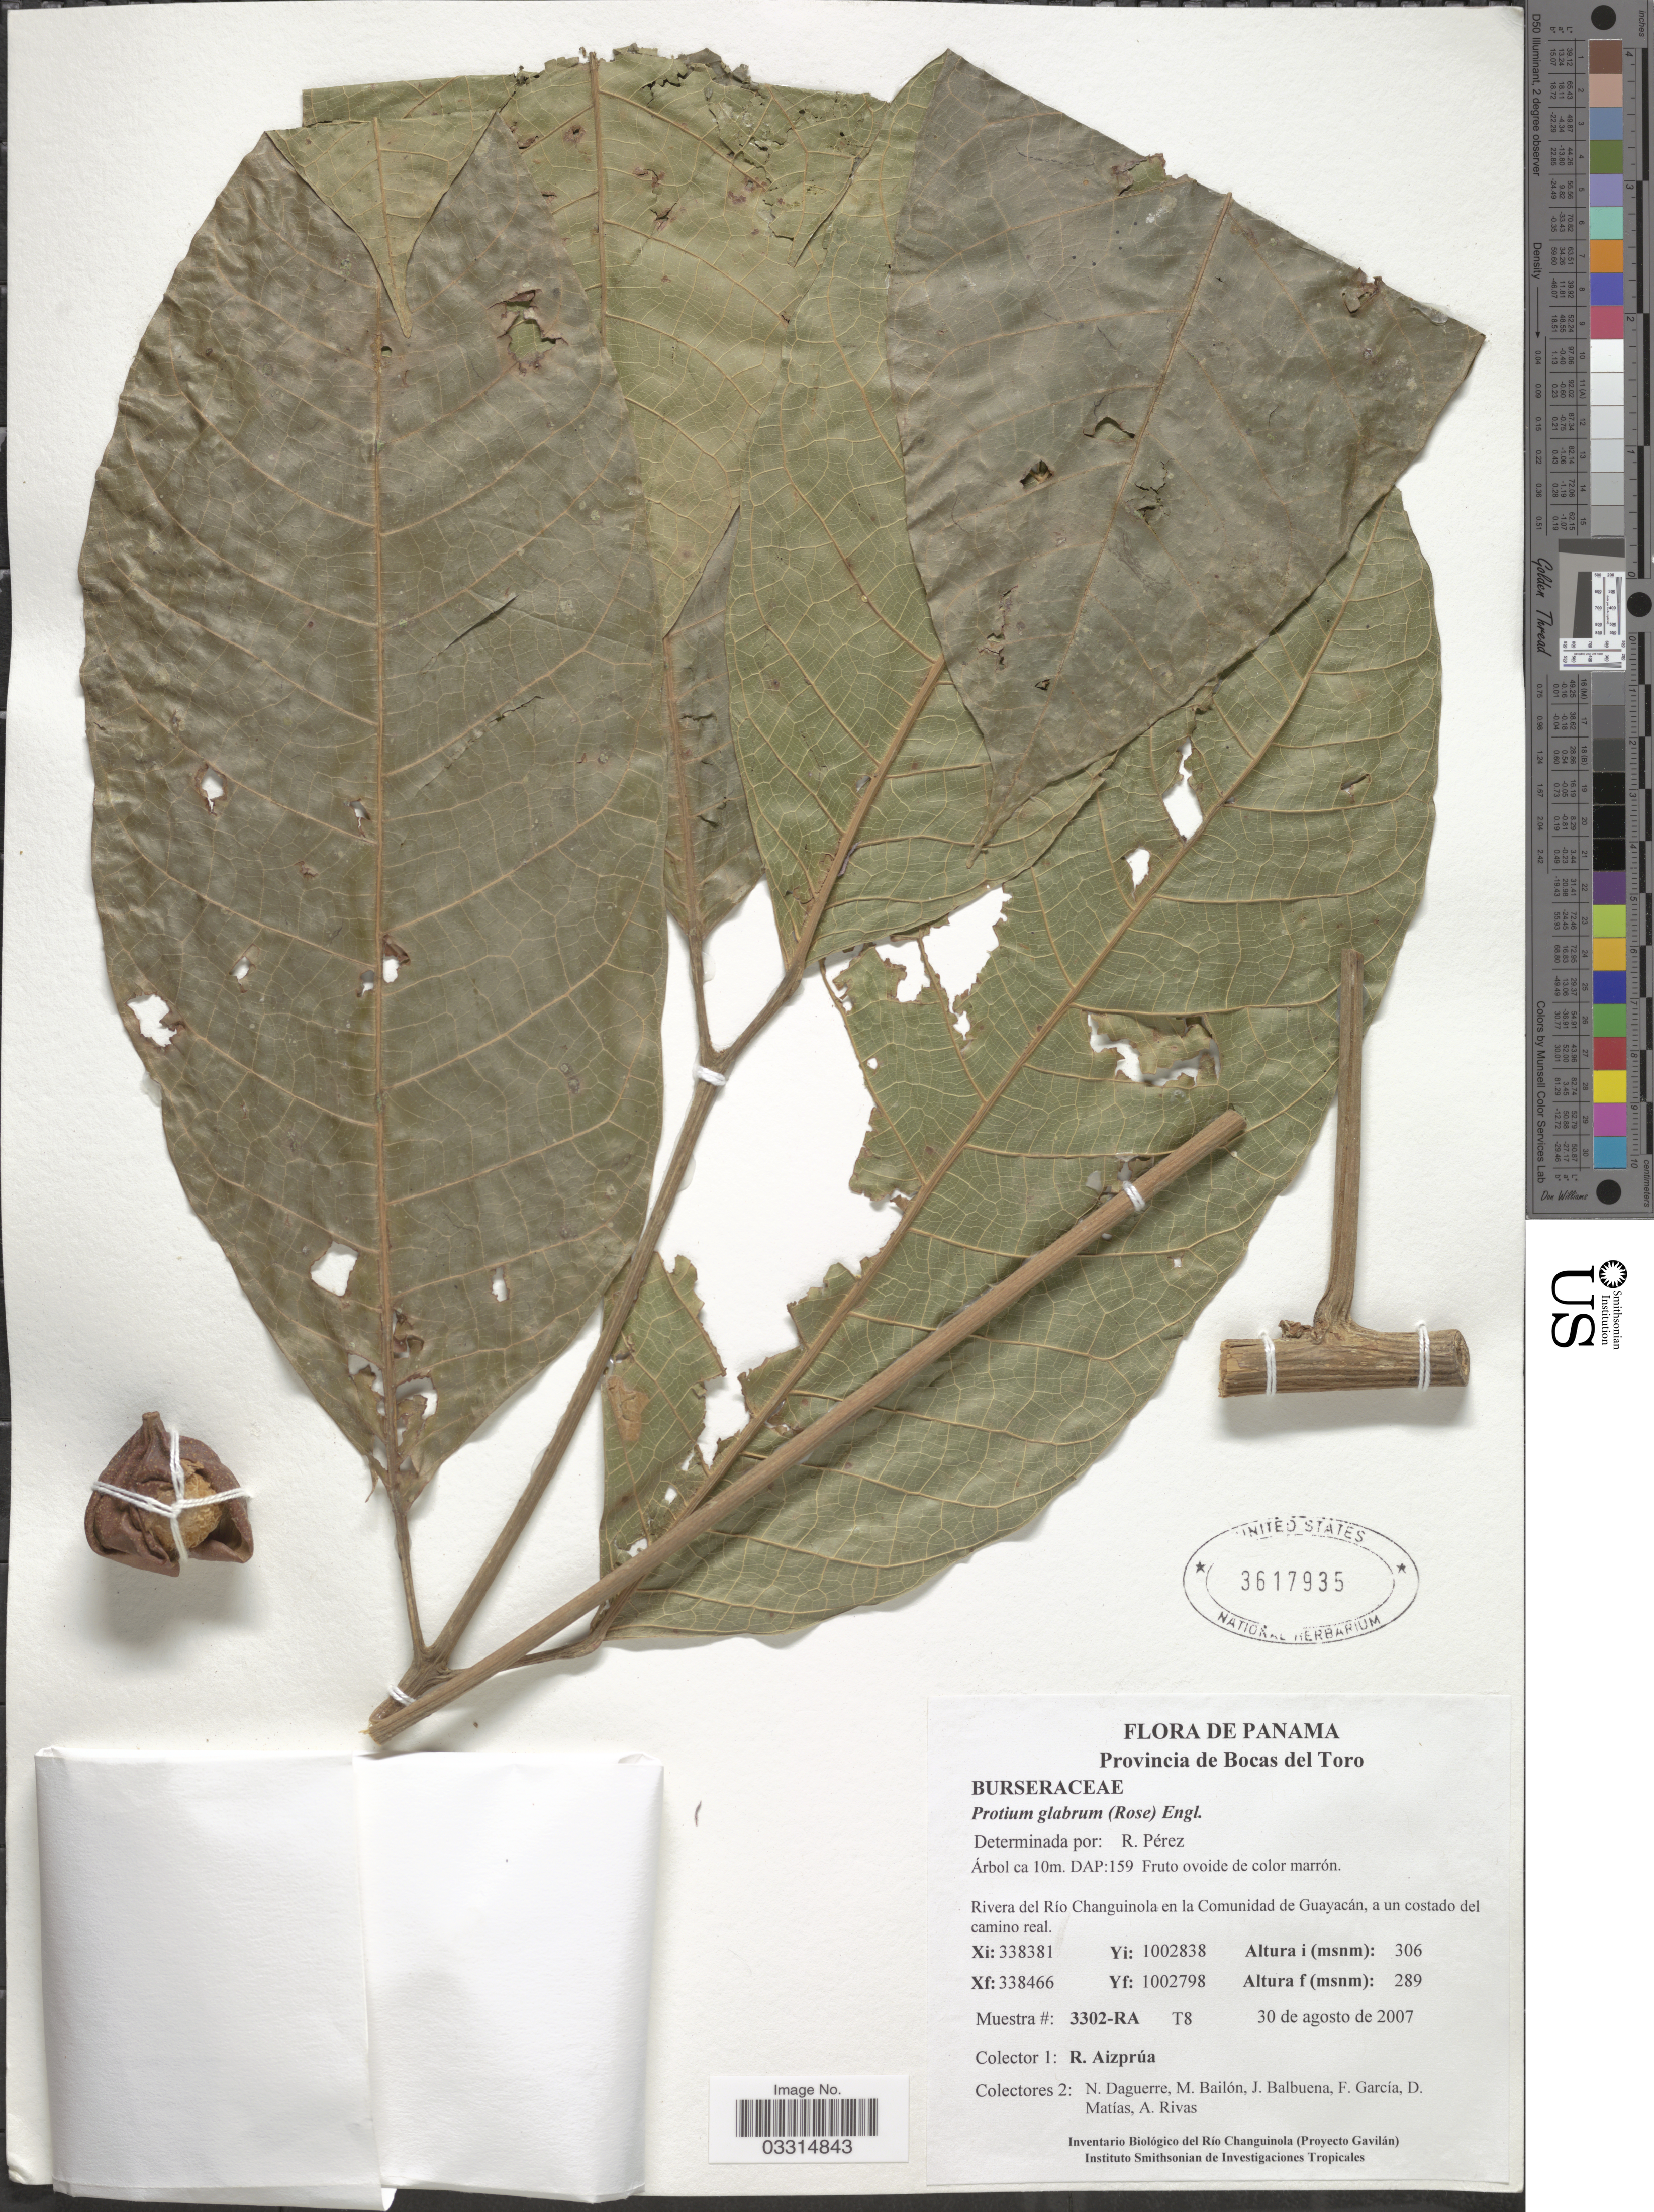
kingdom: Plantae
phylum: Tracheophyta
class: Magnoliopsida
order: Sapindales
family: Burseraceae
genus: Protium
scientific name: Protium glabrum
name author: (Rose) Engl.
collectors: R. Aizprúa, N. Daguerre, M. Bailón, J. Balbuena & et al.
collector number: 3302-RA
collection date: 2007-08-30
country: Panama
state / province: Bocas del Toro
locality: Rivera del Río Changuinola en la Comunidad de Guayacán, a un costado del camino real.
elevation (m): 289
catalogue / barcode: US 3617935